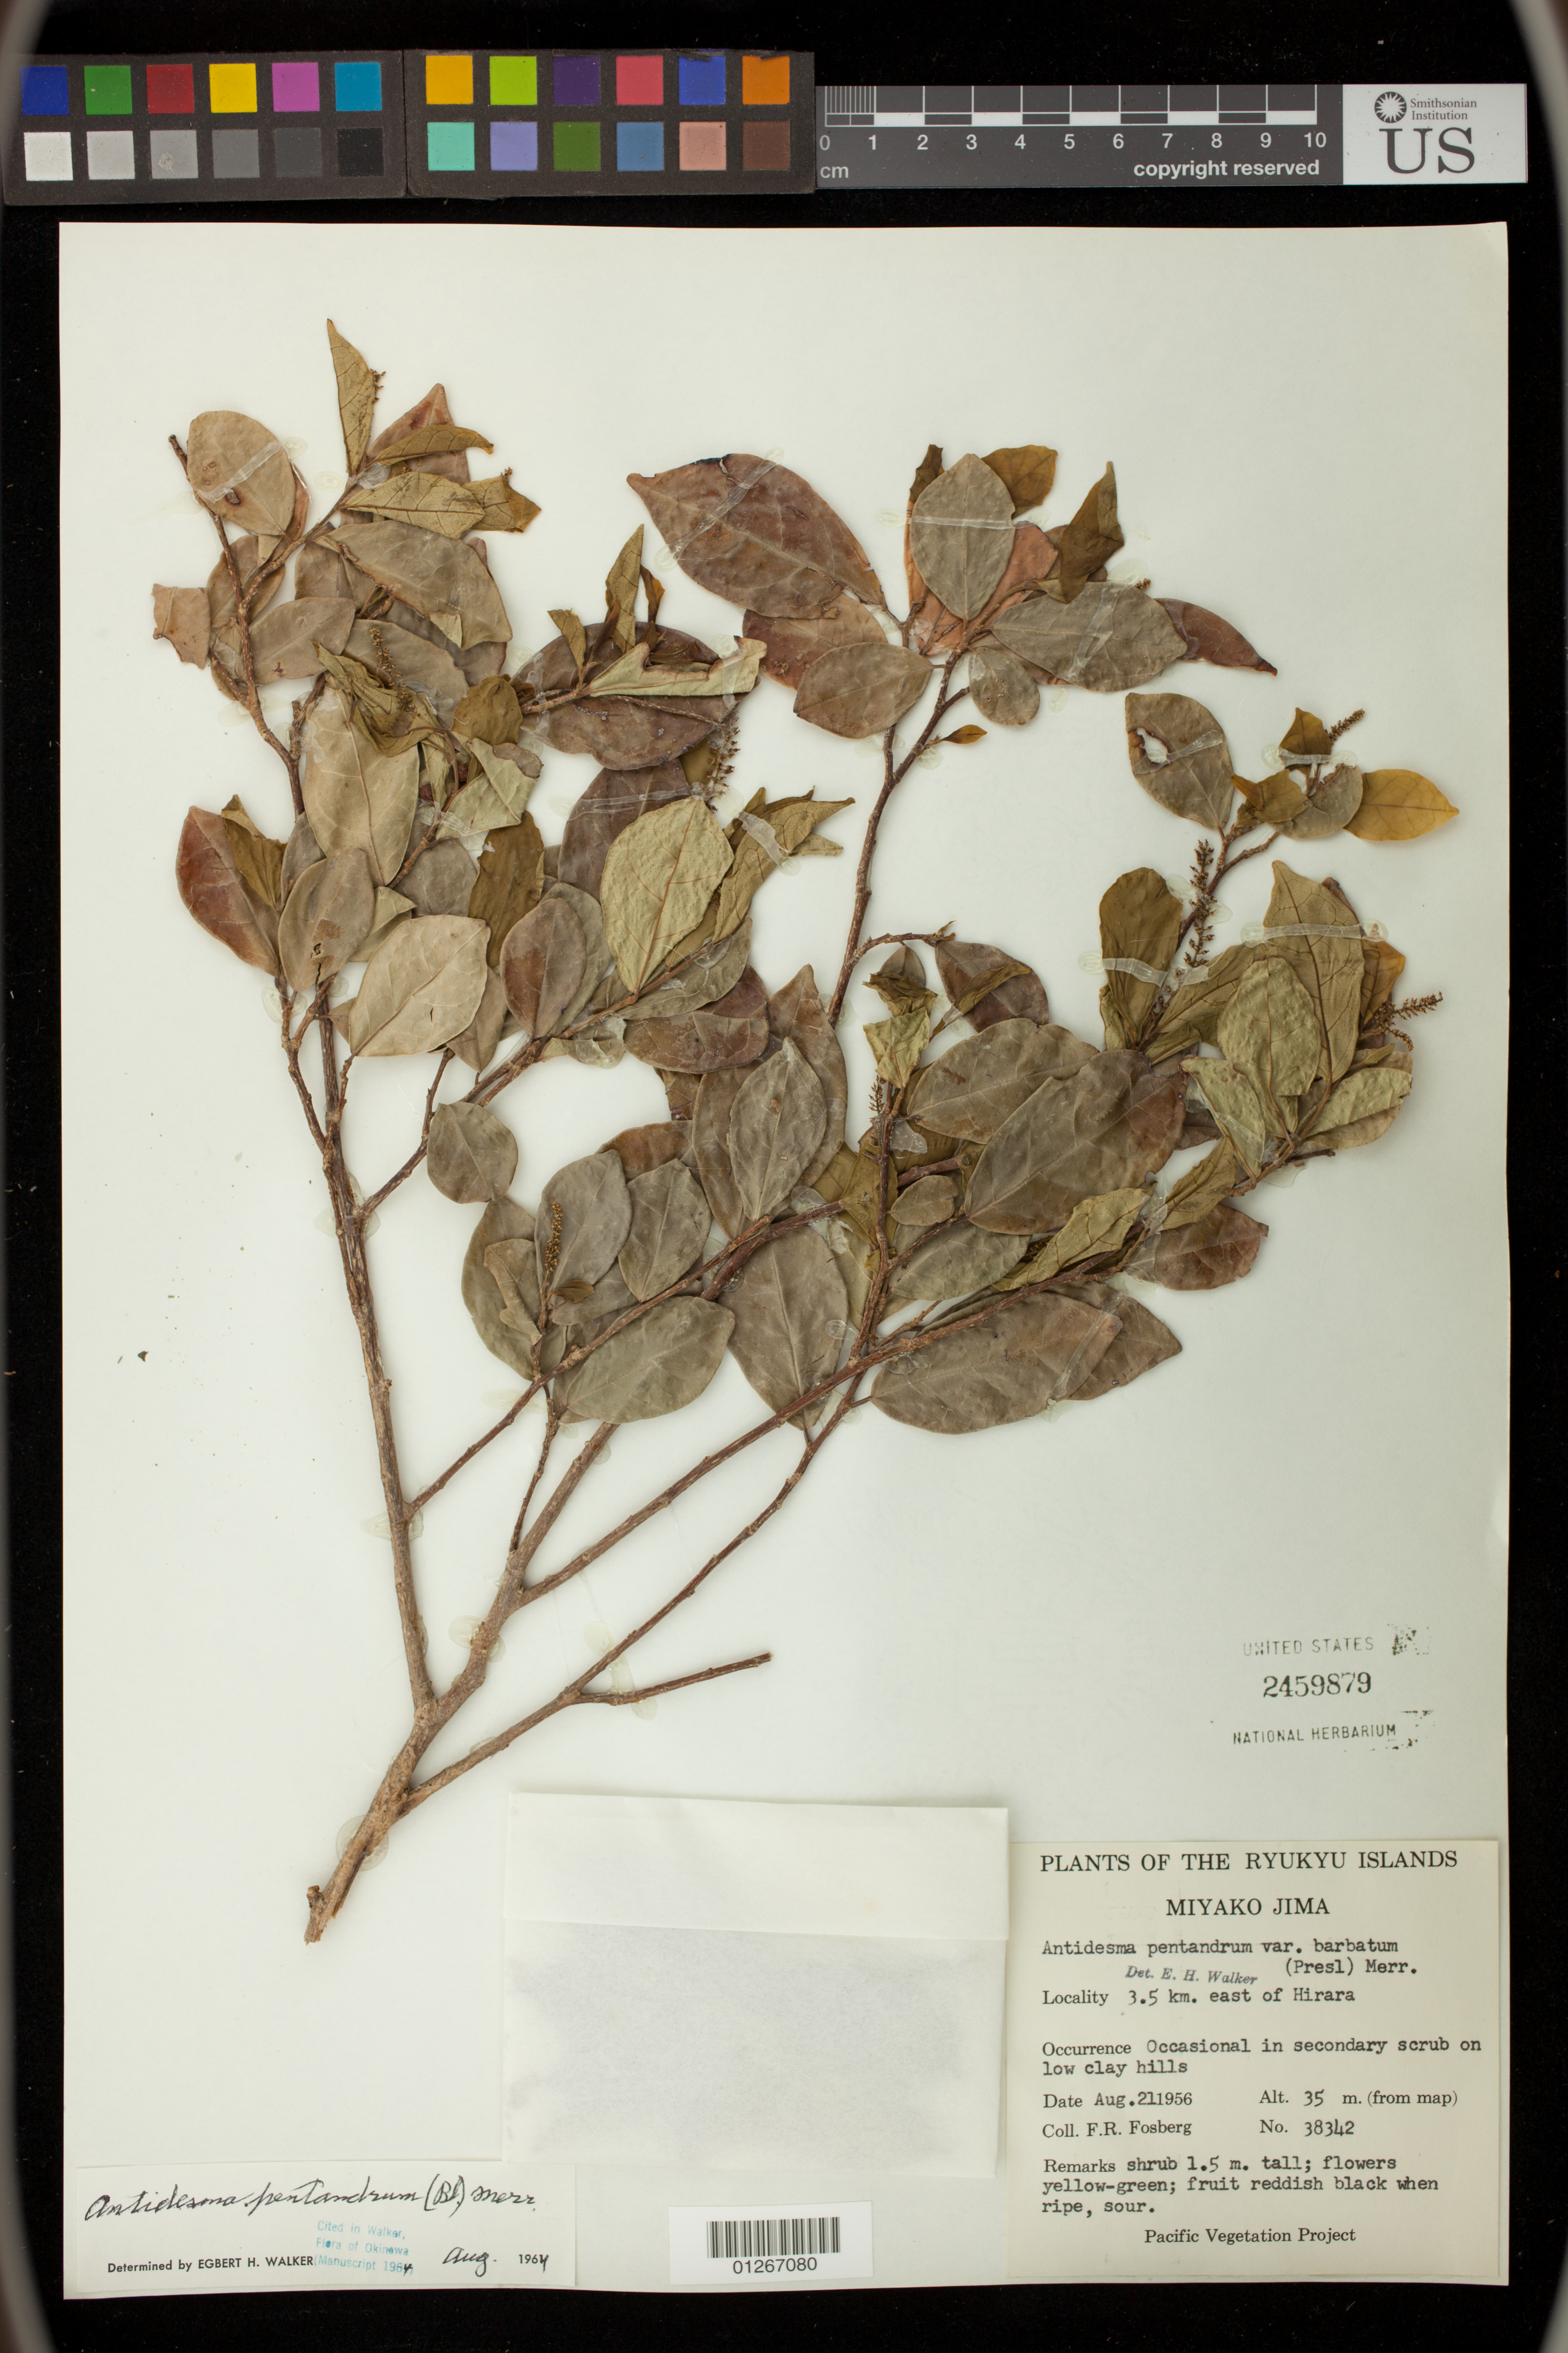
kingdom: Plantae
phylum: Tracheophyta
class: Magnoliopsida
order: Malpighiales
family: Phyllanthaceae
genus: Antidesma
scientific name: Antidesma pentandrum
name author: (Blanco) Merr.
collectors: F. Fosburg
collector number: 38342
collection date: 1956-08-21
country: Japan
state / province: Okinawa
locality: Miyako Jima, 3.5 km east of Hiraia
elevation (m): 35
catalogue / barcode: US 2459879